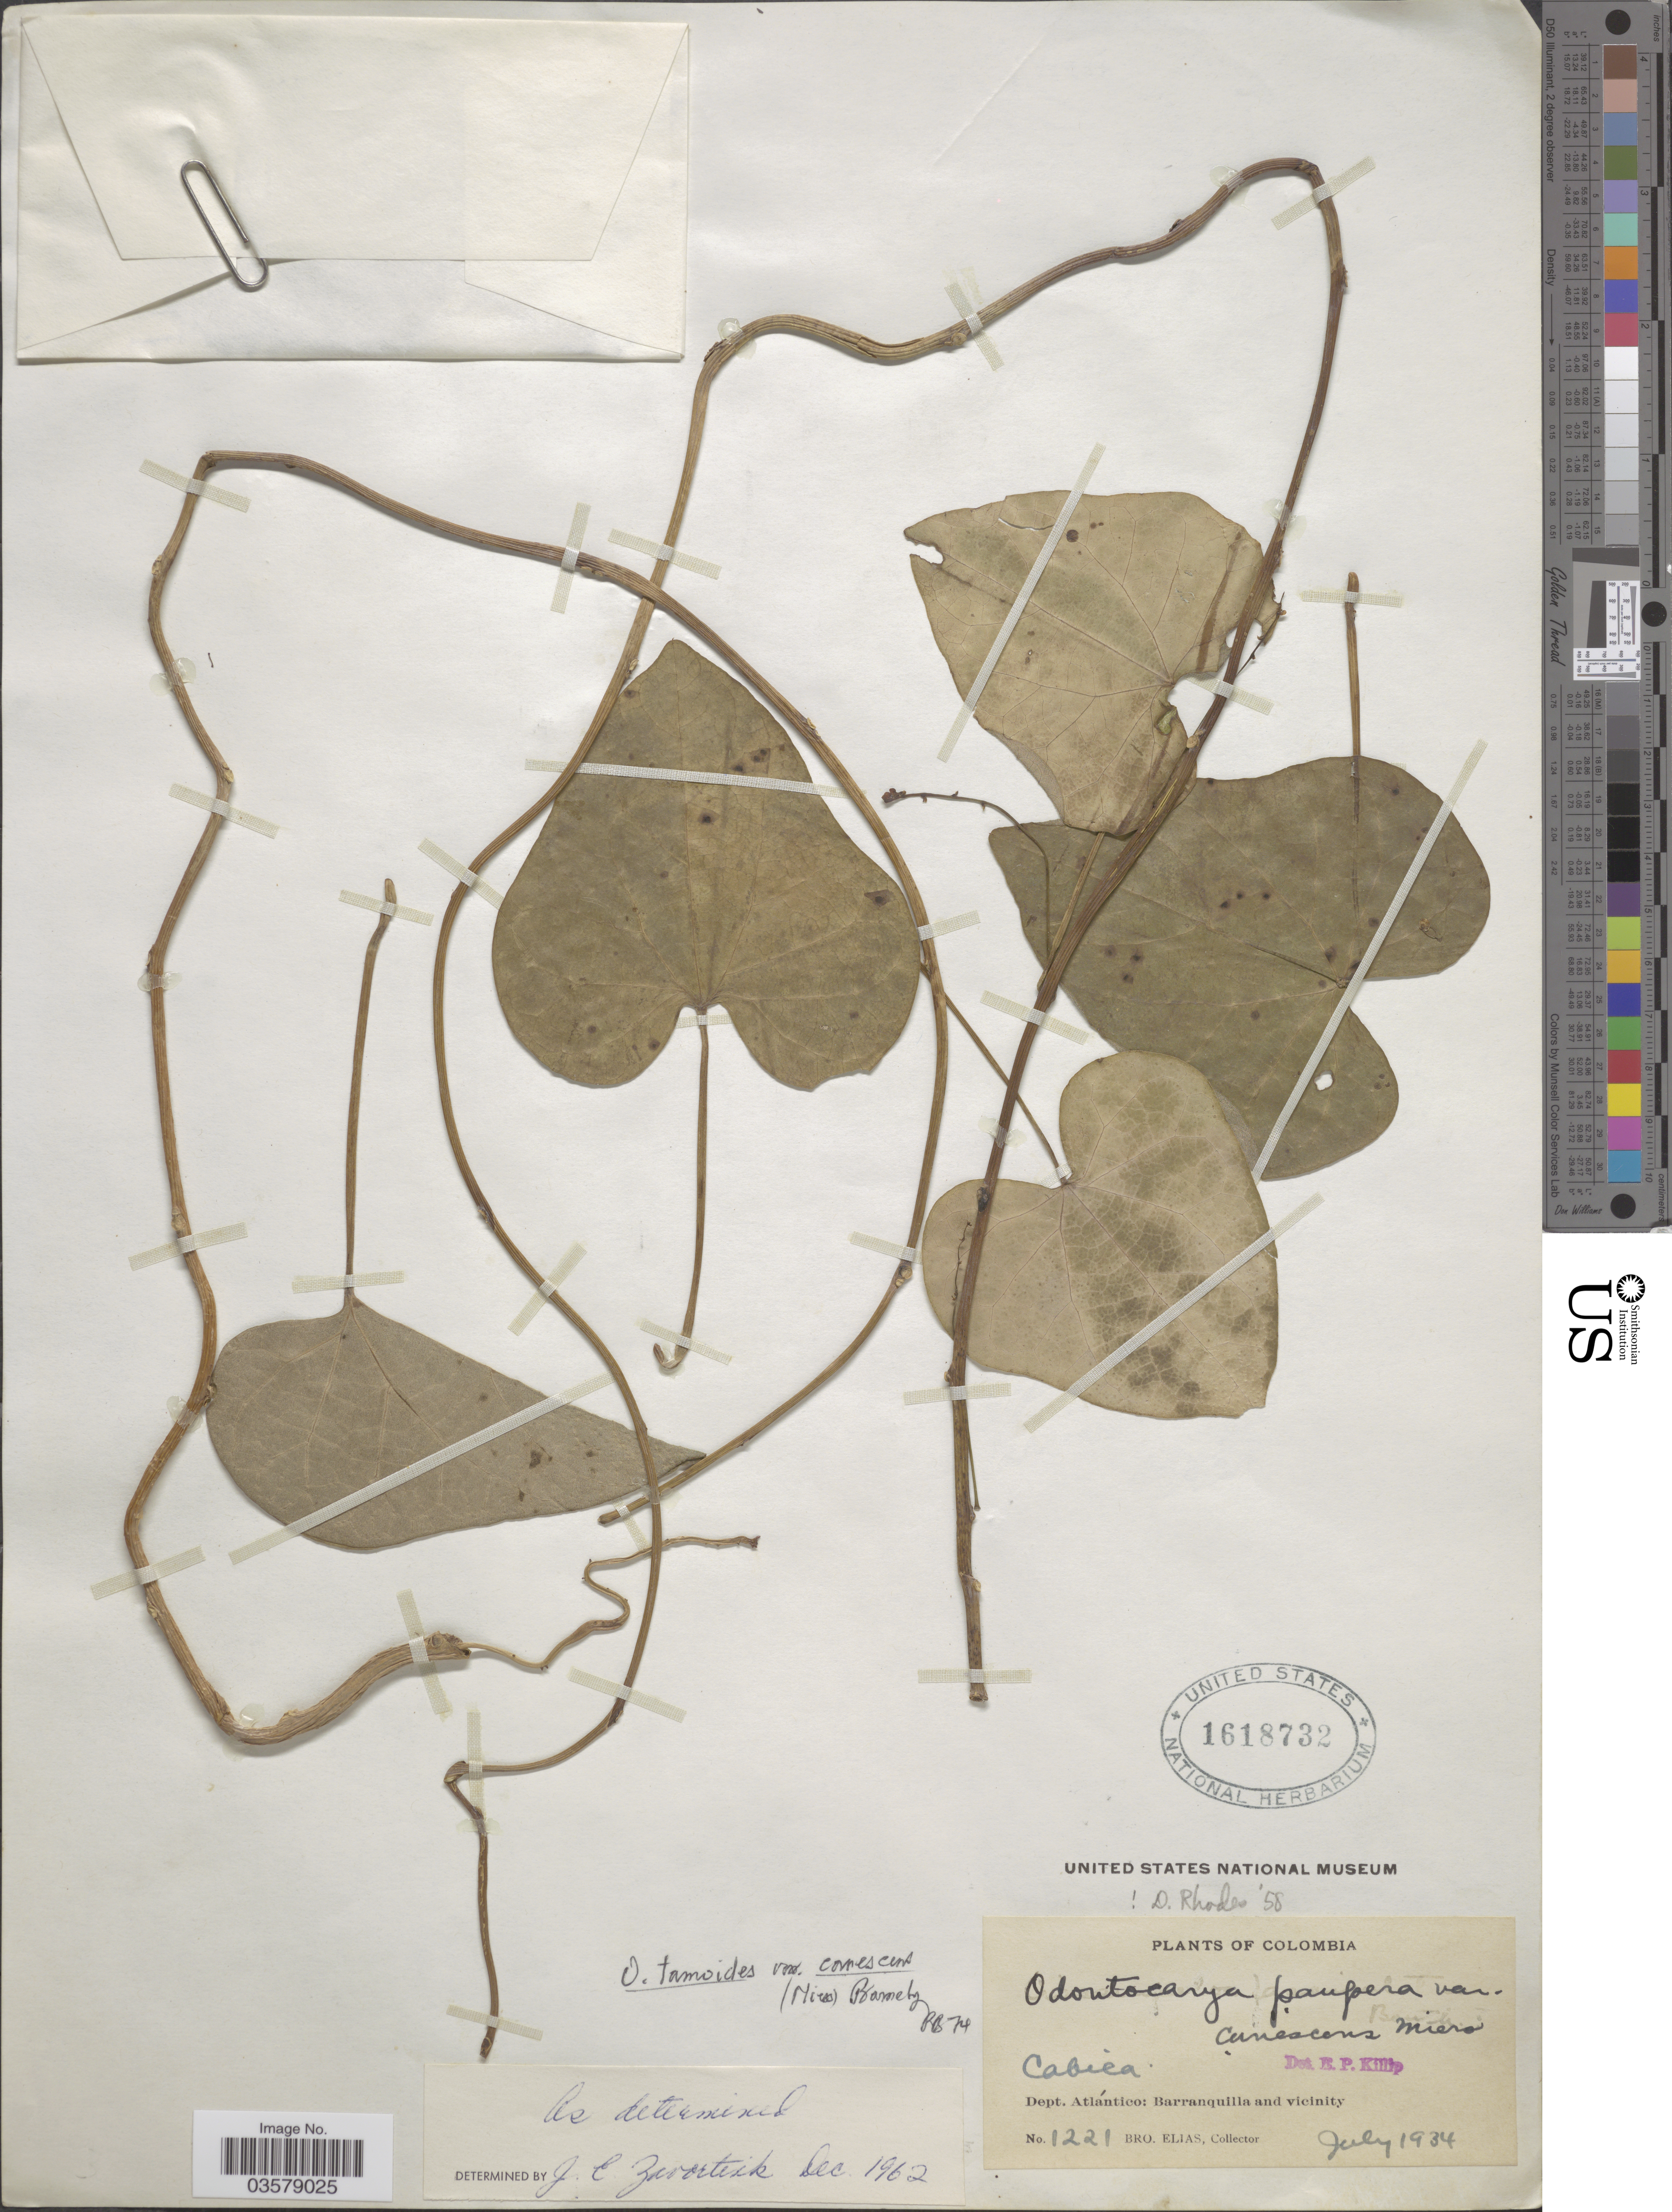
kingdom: Plantae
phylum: Tracheophyta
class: Magnoliopsida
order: Ranunculales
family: Menispermaceae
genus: Odontocarya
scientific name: Odontocarya tamoides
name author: (DC.) Miers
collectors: Bro. Elias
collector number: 1221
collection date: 1934-07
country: Colombia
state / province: Atlántico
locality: Cabica. Dept. Atlántico: Barranquilla and vicinity.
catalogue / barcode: US 1618732